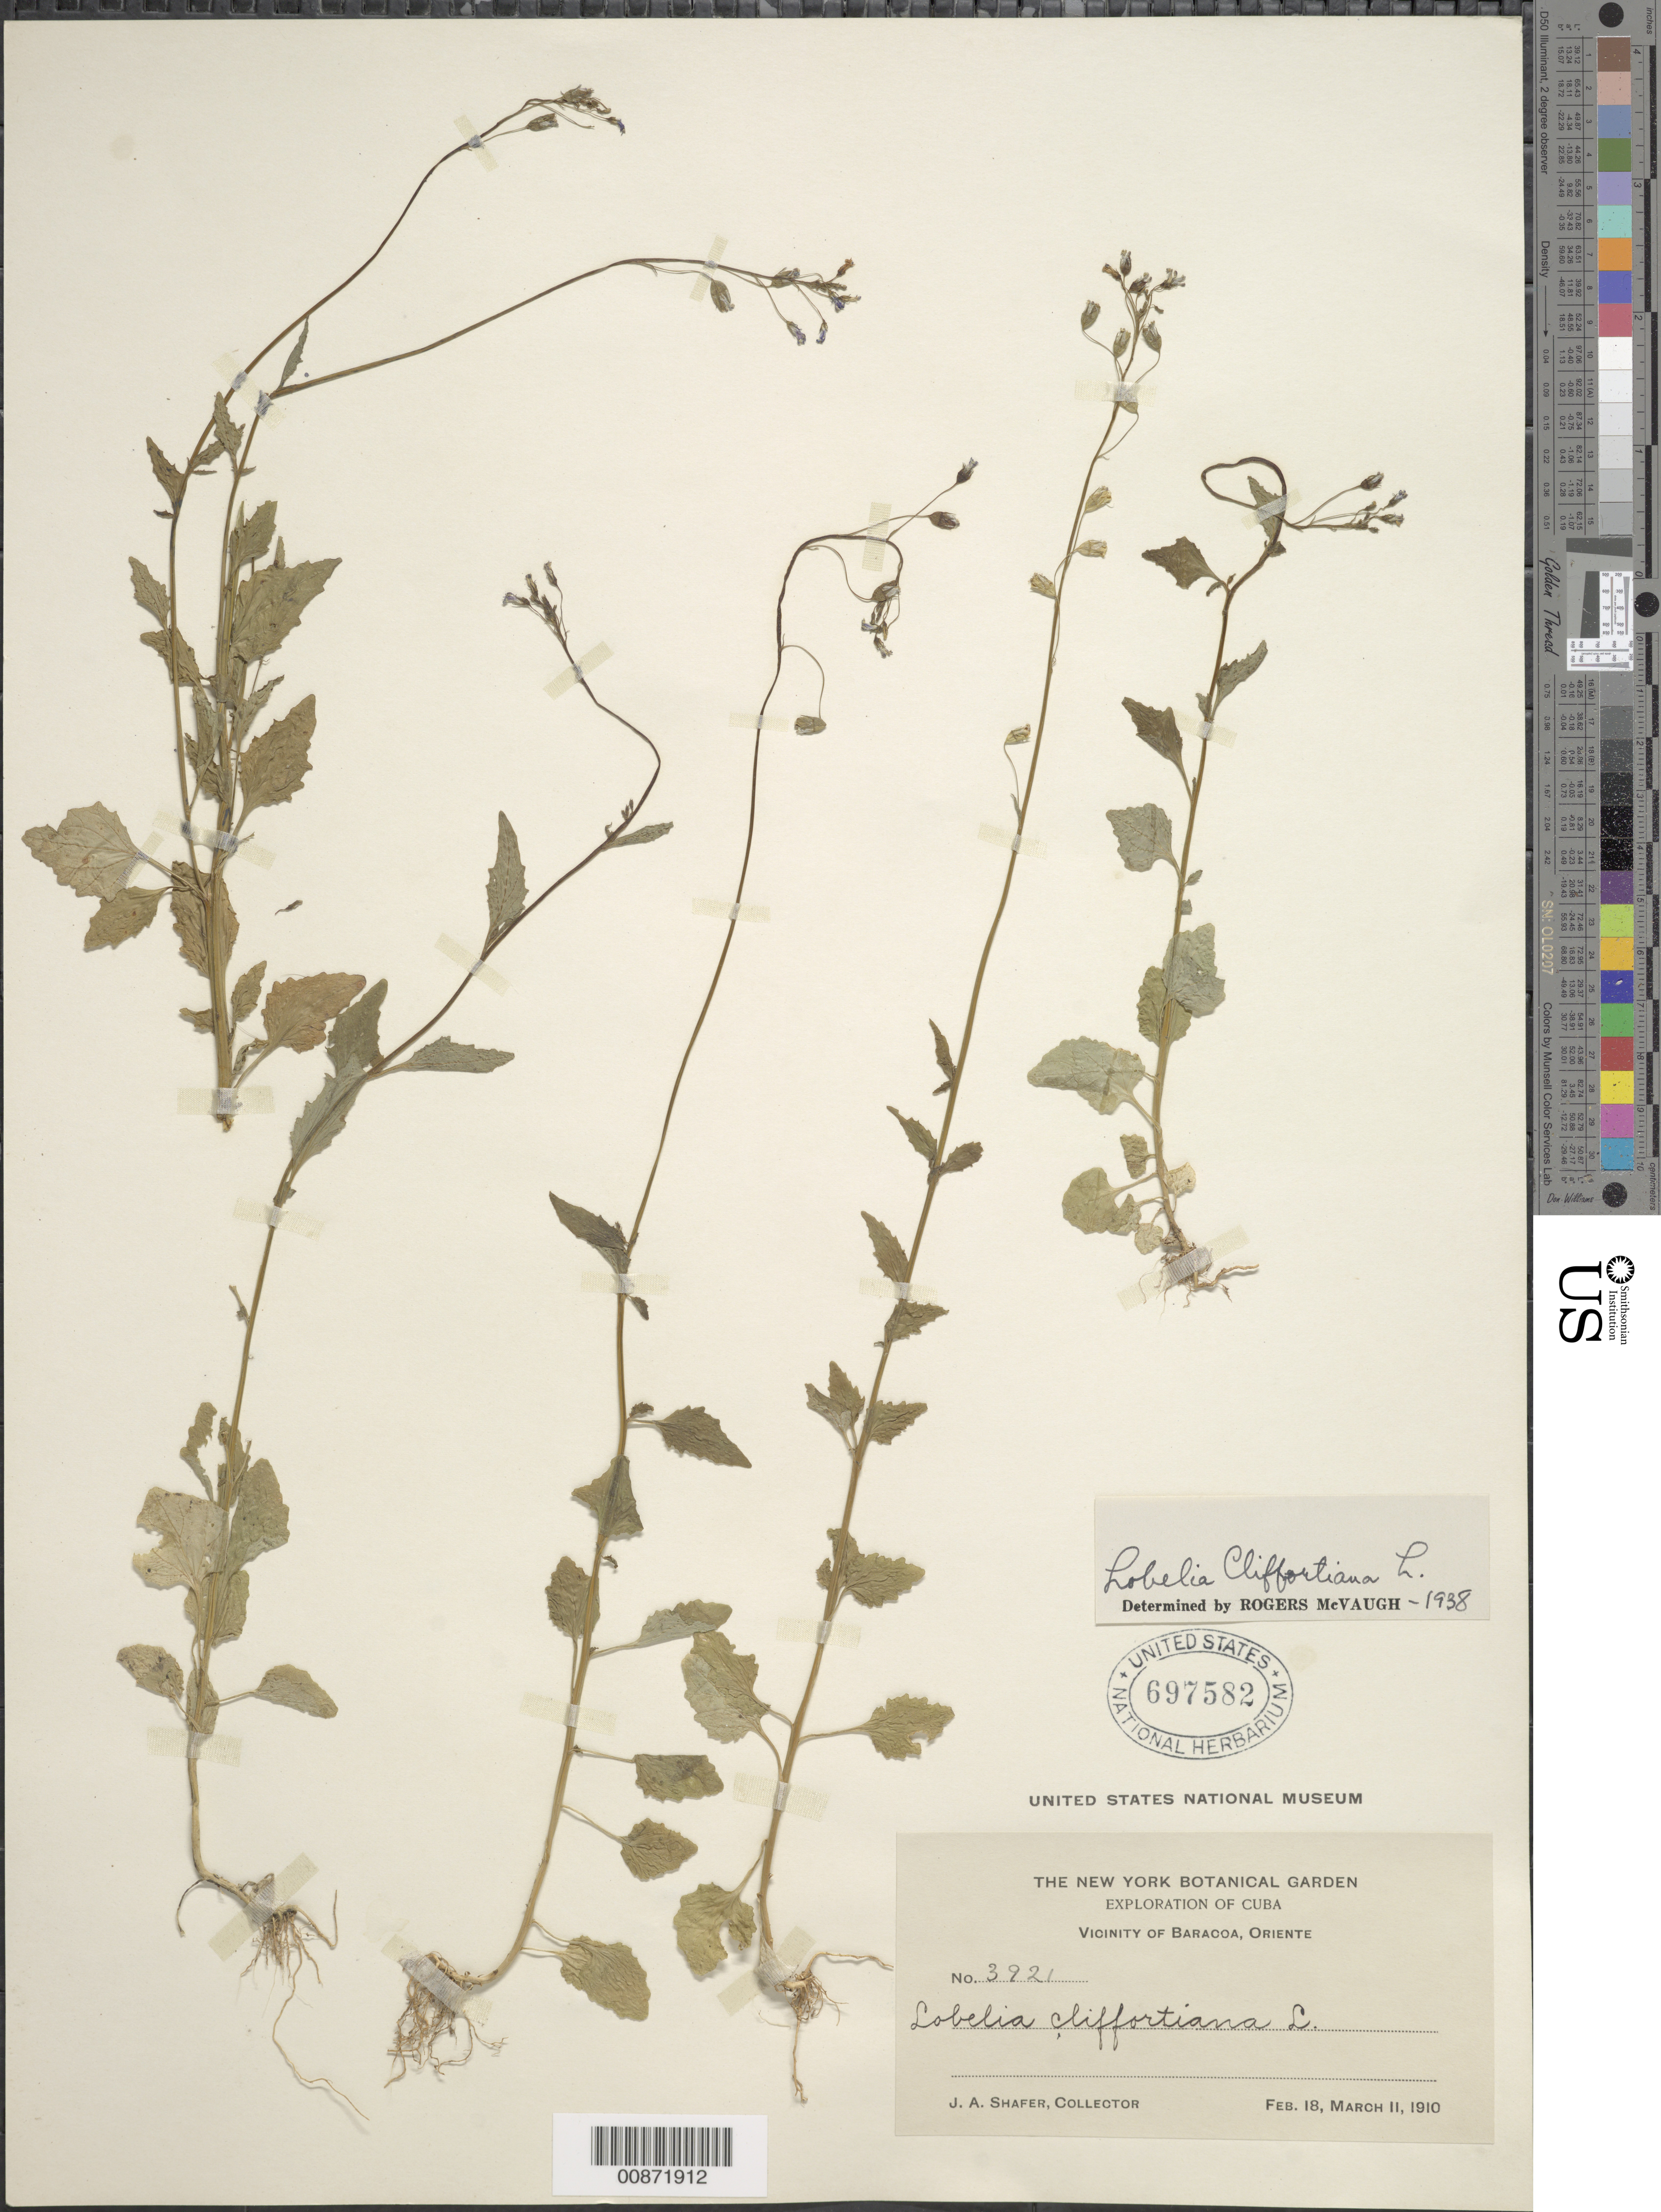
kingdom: Plantae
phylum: Tracheophyta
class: Magnoliopsida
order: Asterales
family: Campanulaceae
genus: Lobelia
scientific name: Lobelia cliffortiana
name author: L.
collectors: J. A. Shafer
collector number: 3921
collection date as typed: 18 Feb 1910 and 11 Mar 1910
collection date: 1910-02-18,1910-03-11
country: Cuba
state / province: Oriente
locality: Vicinity of Baracoa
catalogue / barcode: US 697582